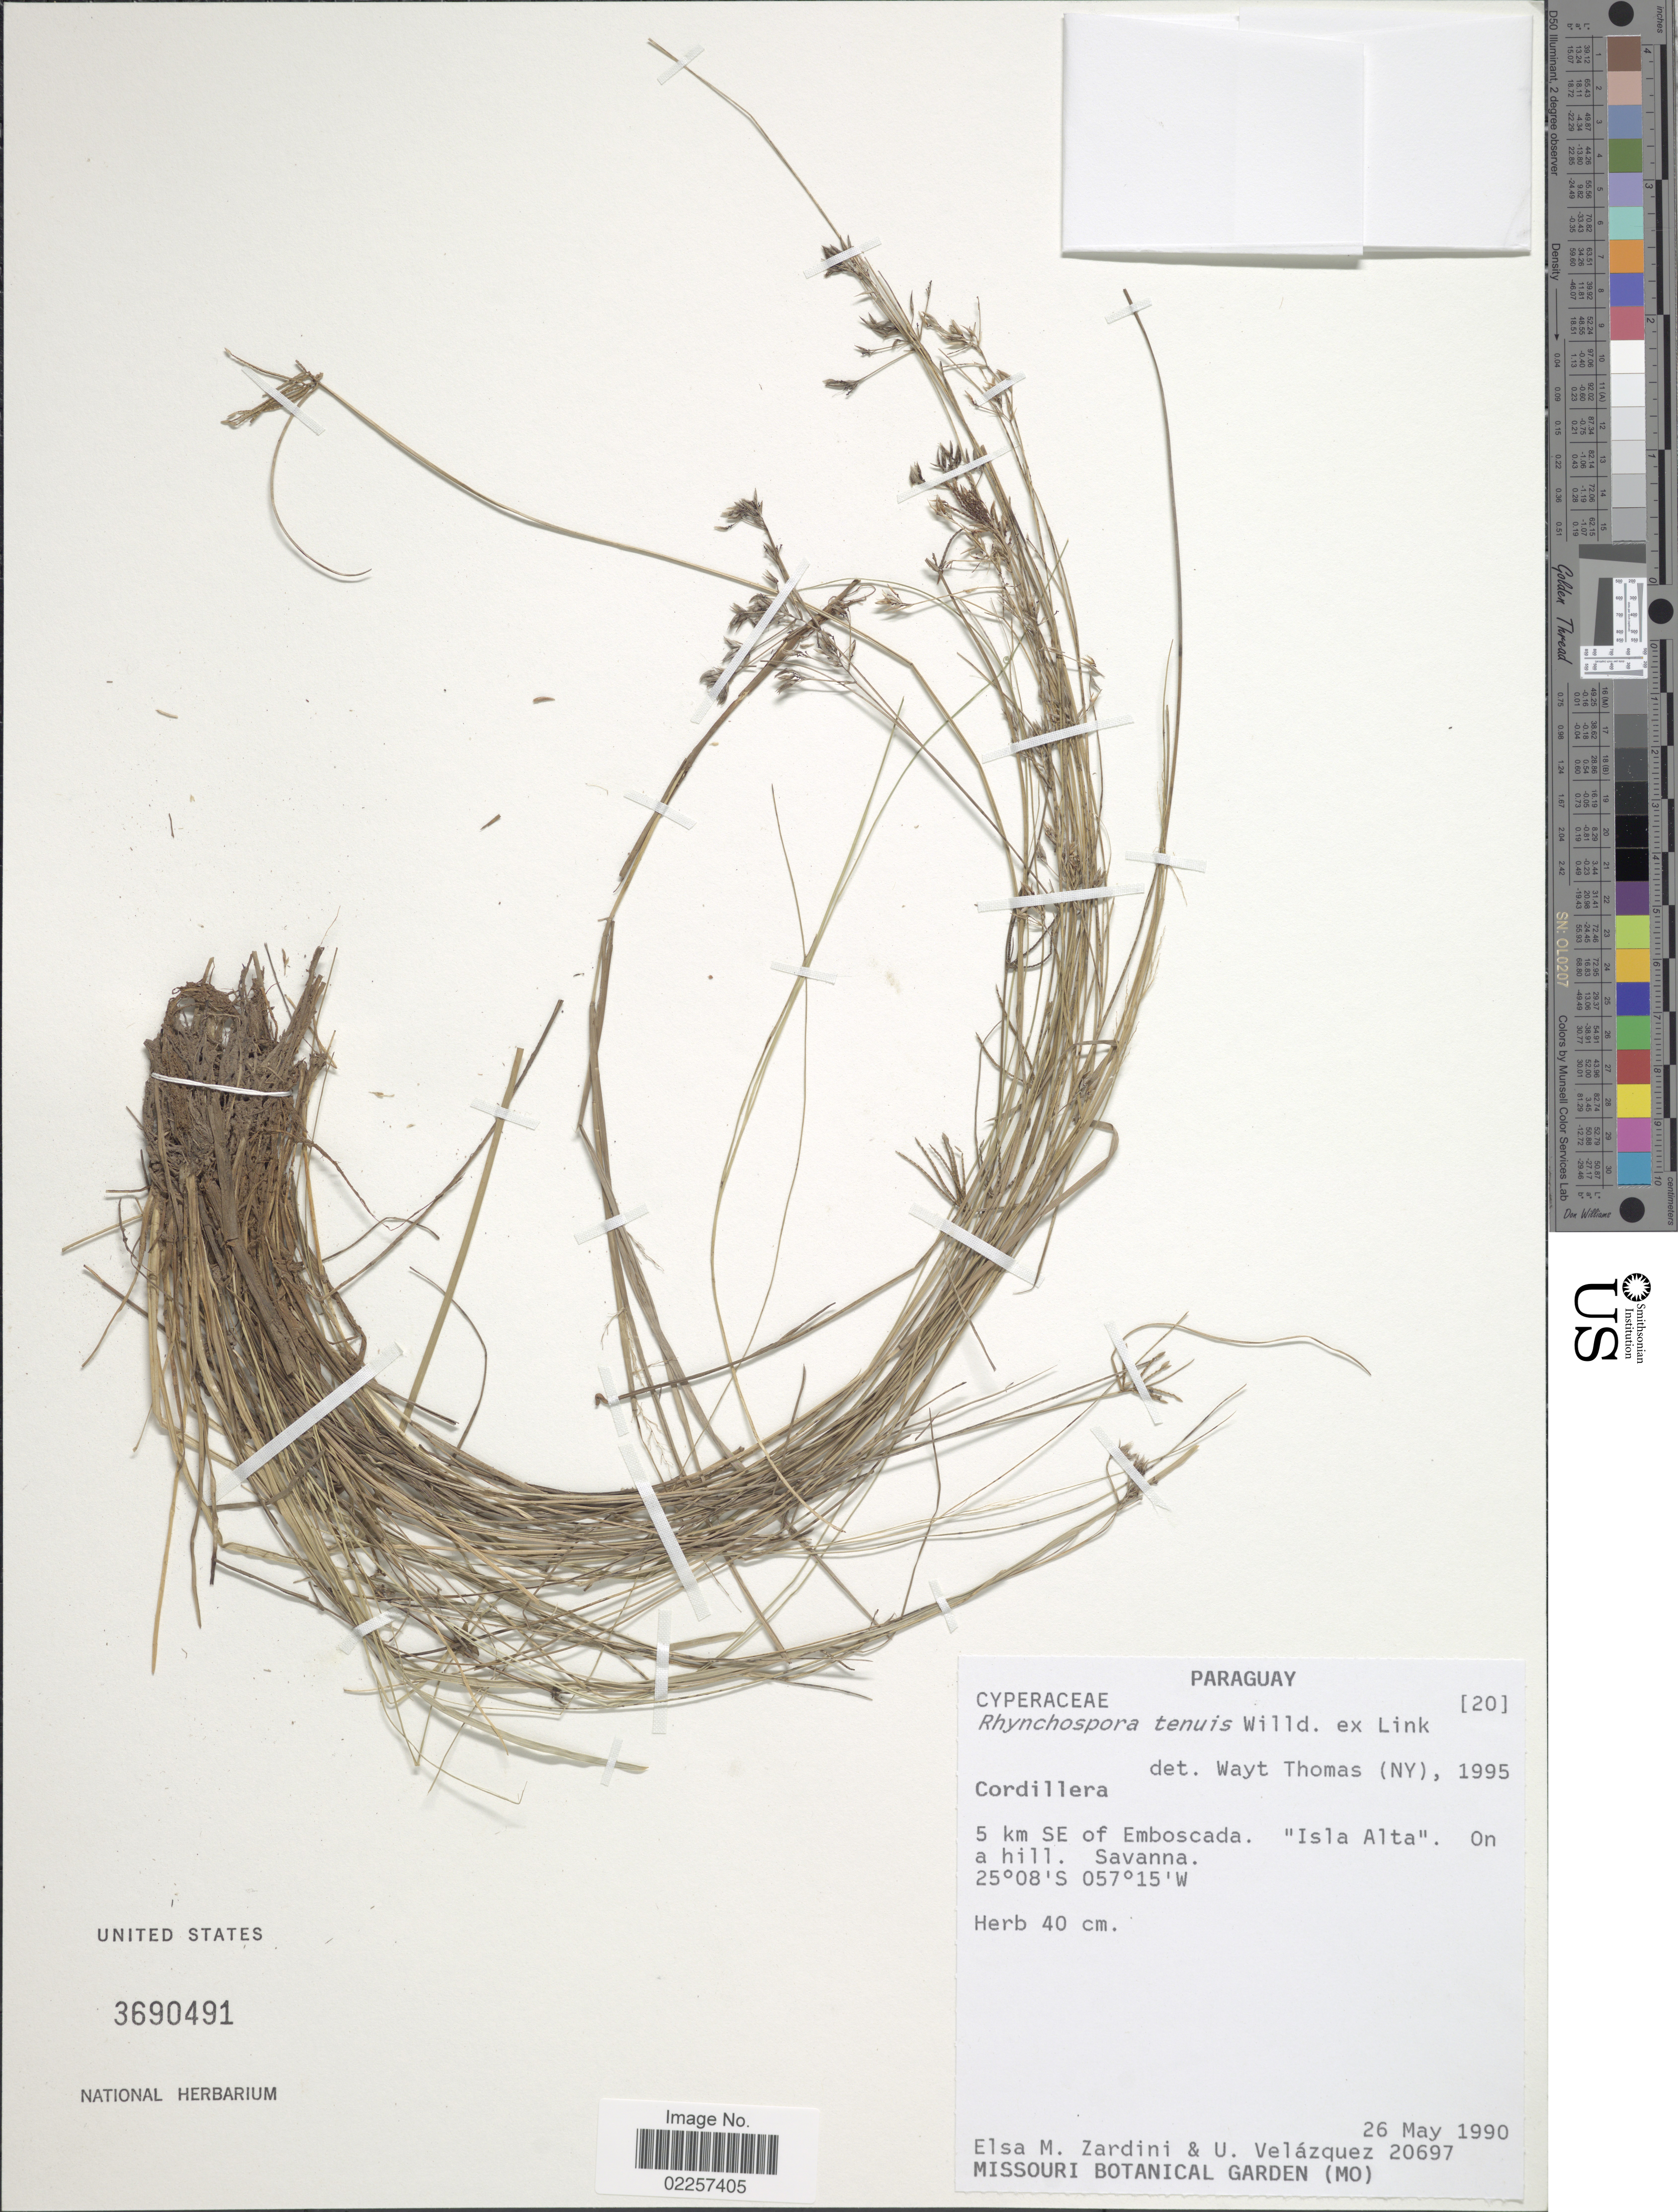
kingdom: Plantae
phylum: Tracheophyta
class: Liliopsida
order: Poales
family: Cyperaceae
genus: Rhynchospora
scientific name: Rhynchospora tenuis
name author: Link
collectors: E. M. Zardini & U. Velázquez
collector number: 20697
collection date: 1990-05-26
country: Paraguay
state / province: Cordillera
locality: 5 km SE of Emboscada, "Isla Alta", on a hill, savanna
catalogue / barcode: US 3690491